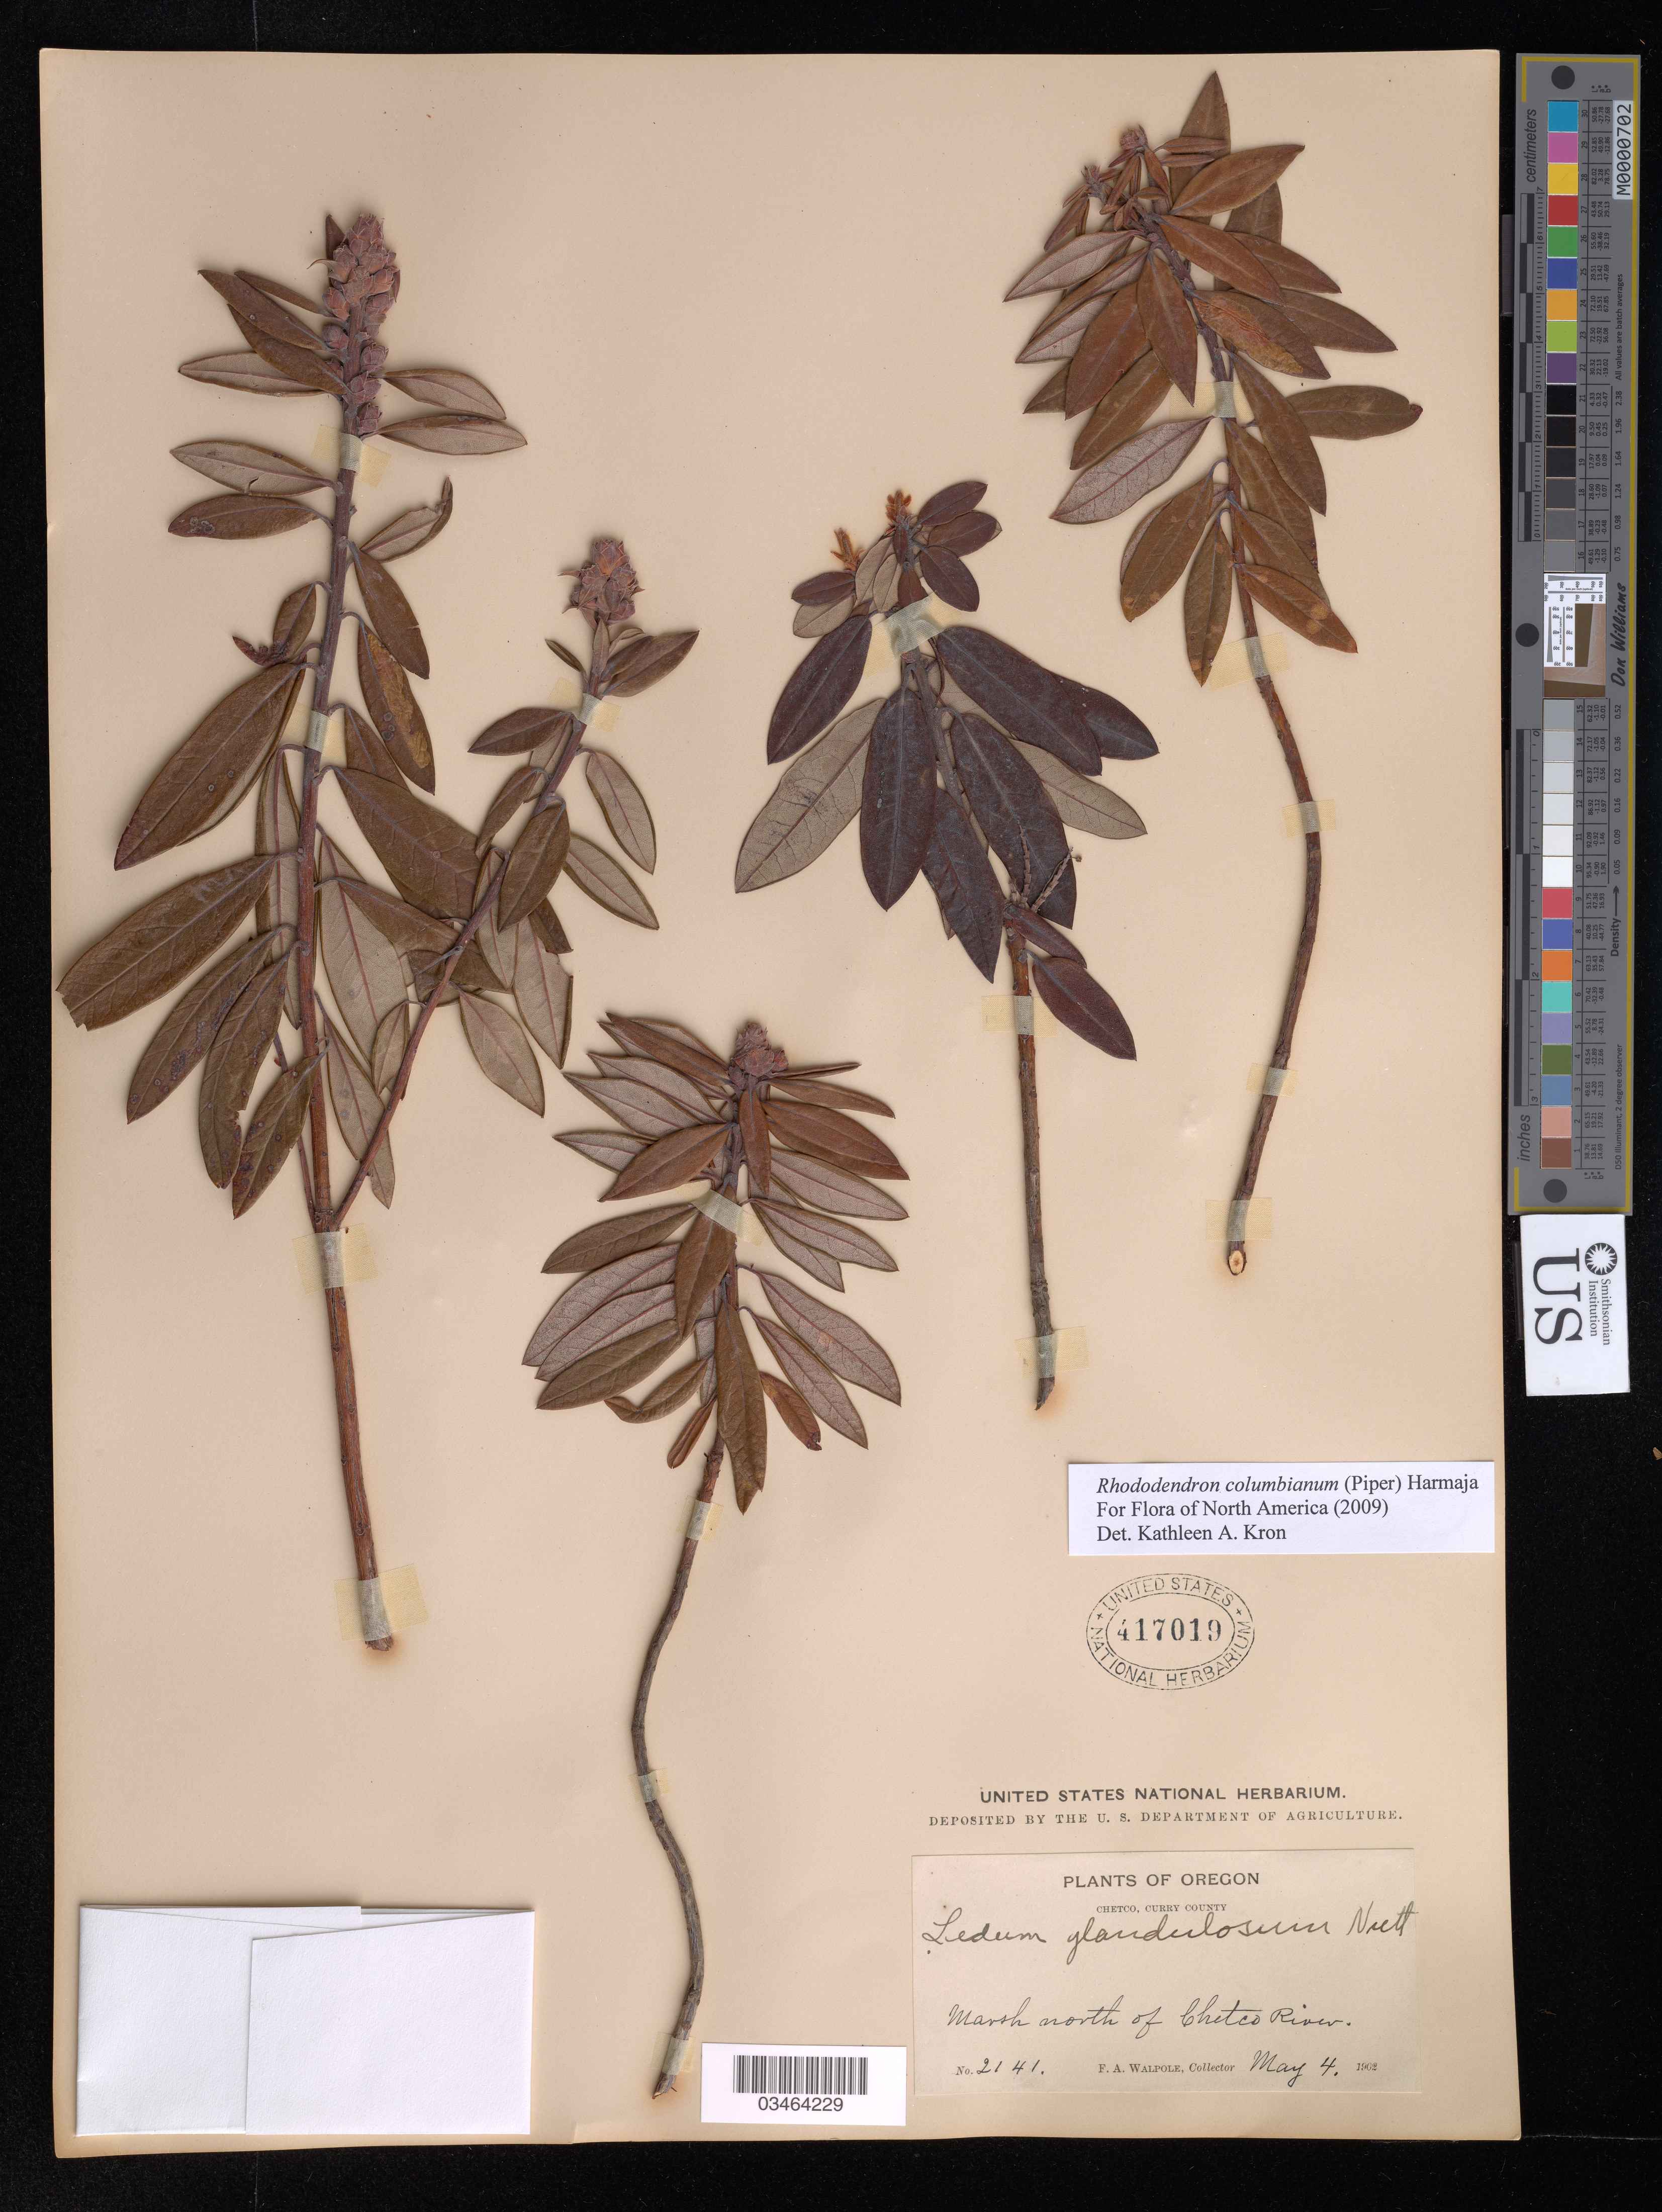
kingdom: Plantae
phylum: Tracheophyta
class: Magnoliopsida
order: Ericales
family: Ericaceae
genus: Rhododendron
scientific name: Rhododendron columbianum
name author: (Piper) Harmaja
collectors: F. Walpole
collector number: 2141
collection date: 1902-05-04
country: United States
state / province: Oregon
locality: Chetco, Curry County. Marsh north of Chetco River.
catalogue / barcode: US 417019